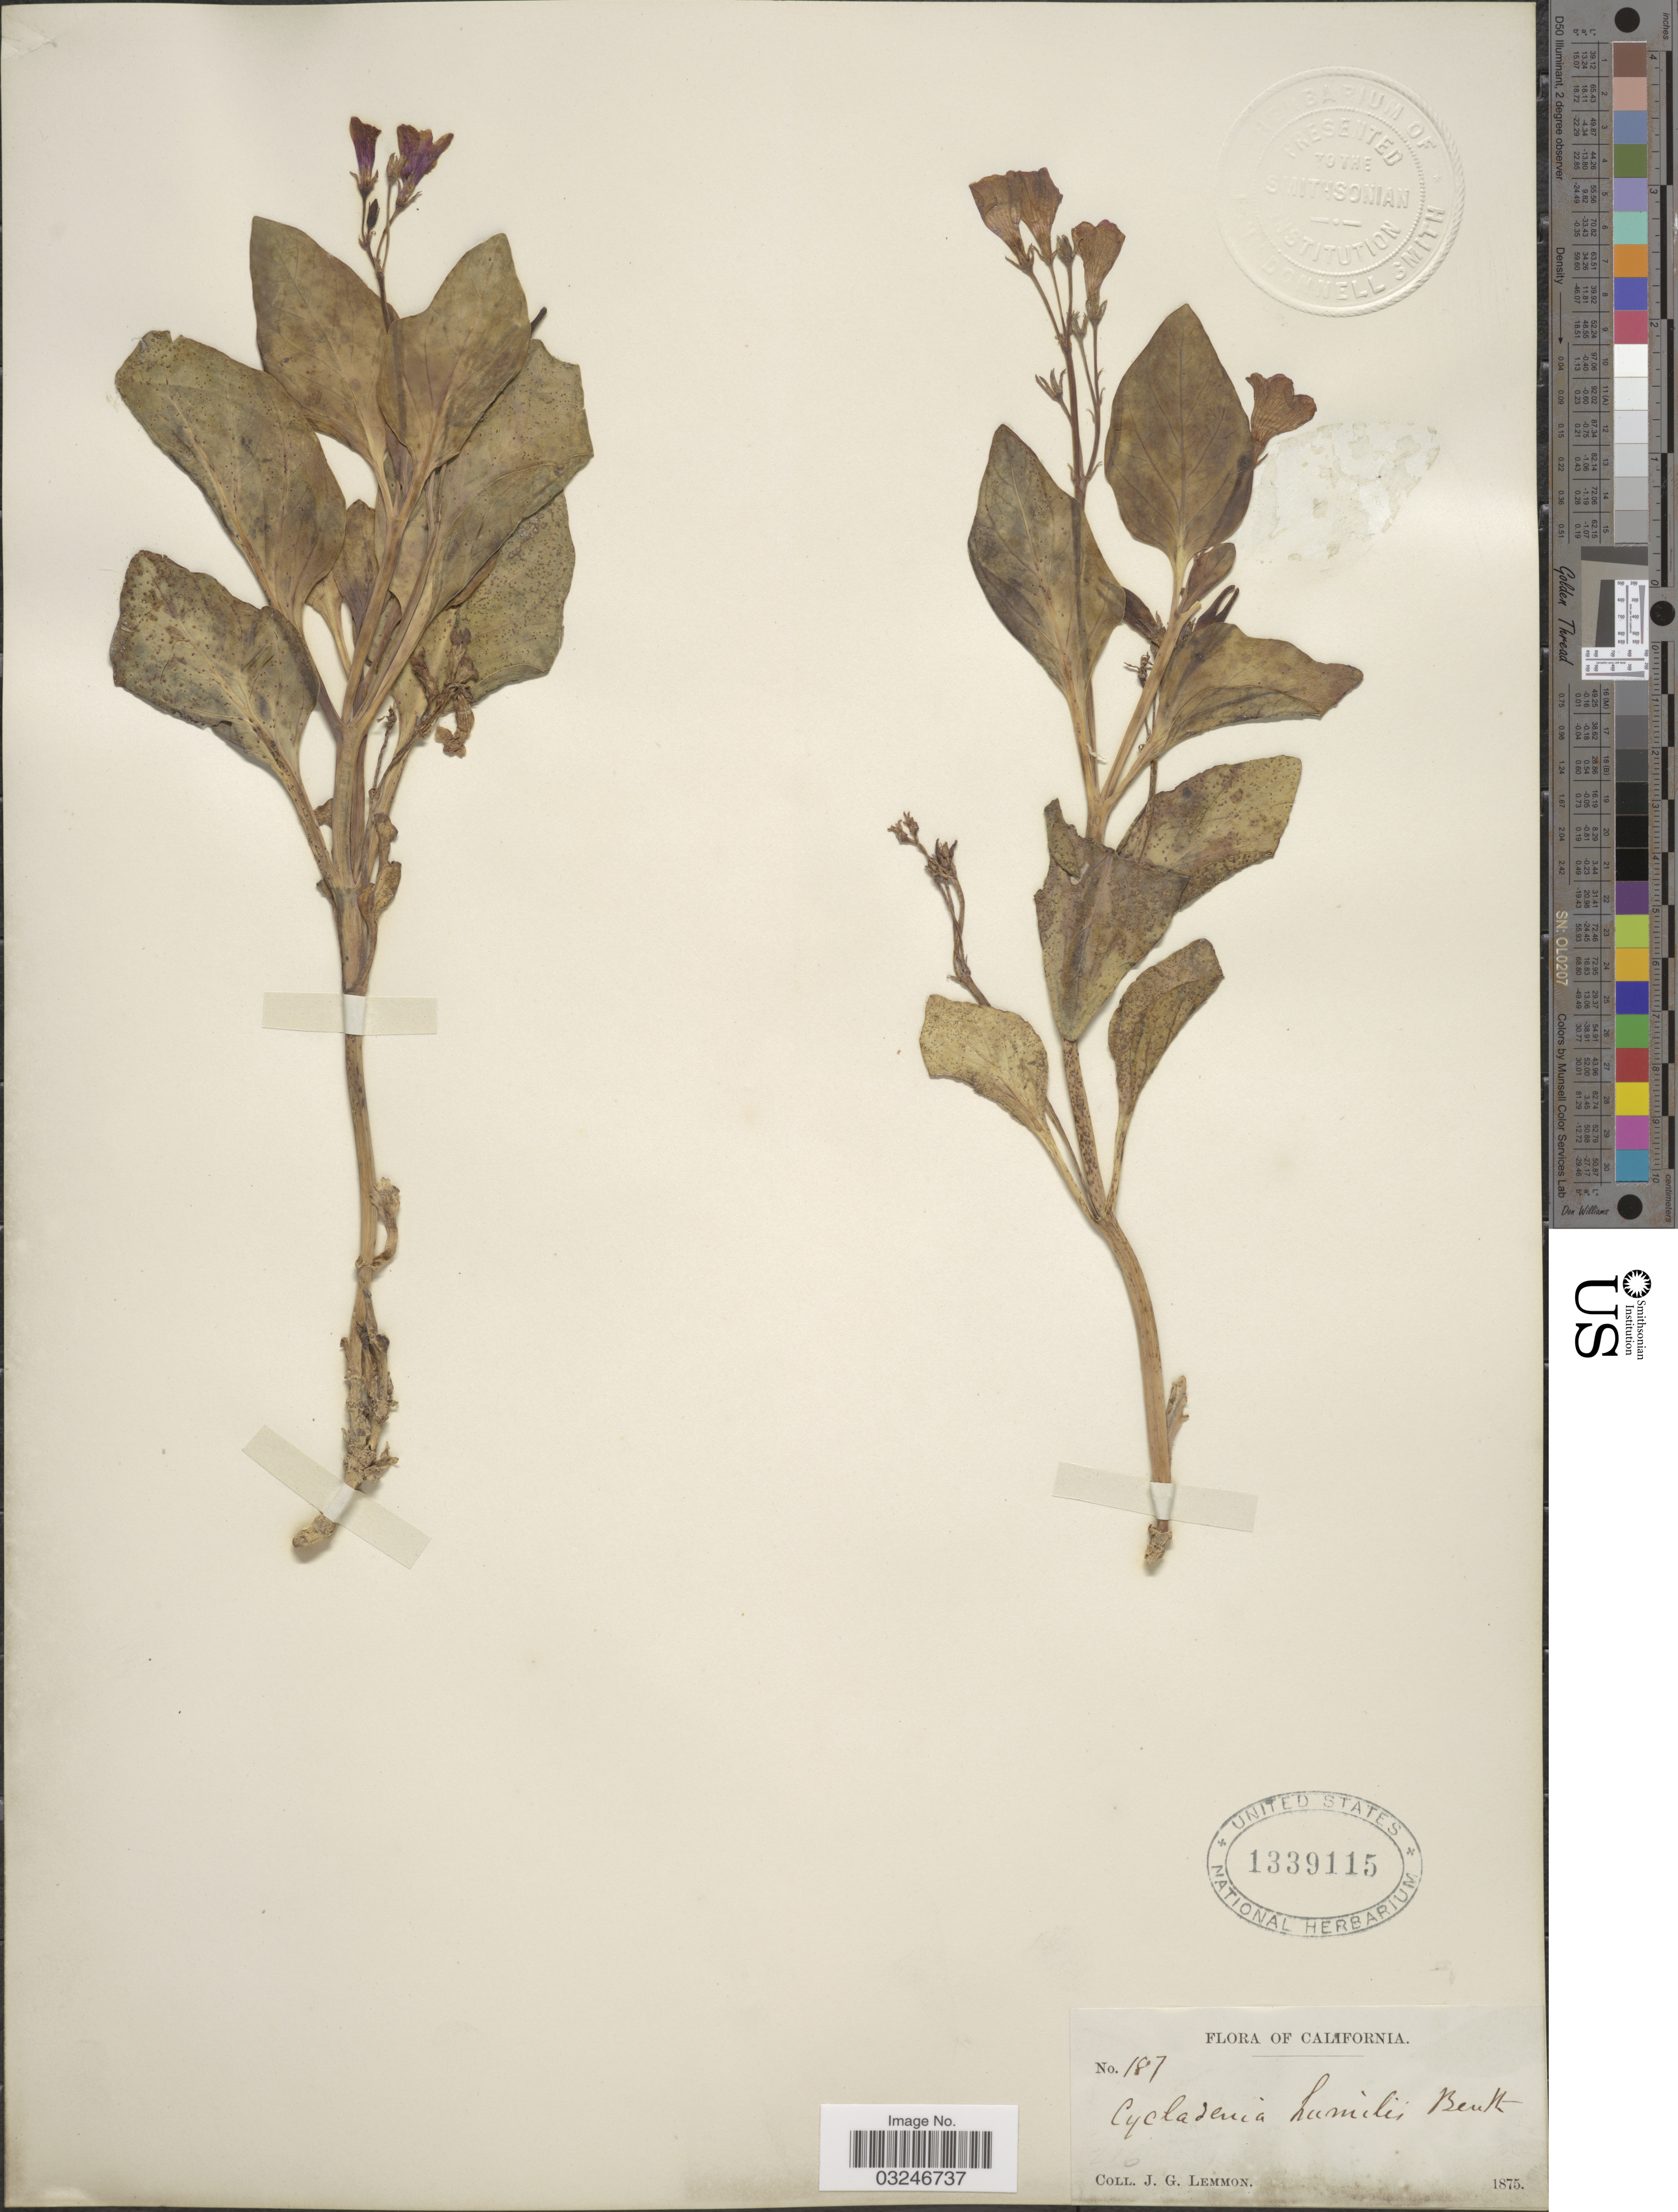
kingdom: Plantae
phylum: Tracheophyta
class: Magnoliopsida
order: Gentianales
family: Apocynaceae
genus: Cycladenia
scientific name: Cycladenia humilis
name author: Benth.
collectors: J. Lemmon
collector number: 187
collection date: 1875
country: United States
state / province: California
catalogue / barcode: US 1339115